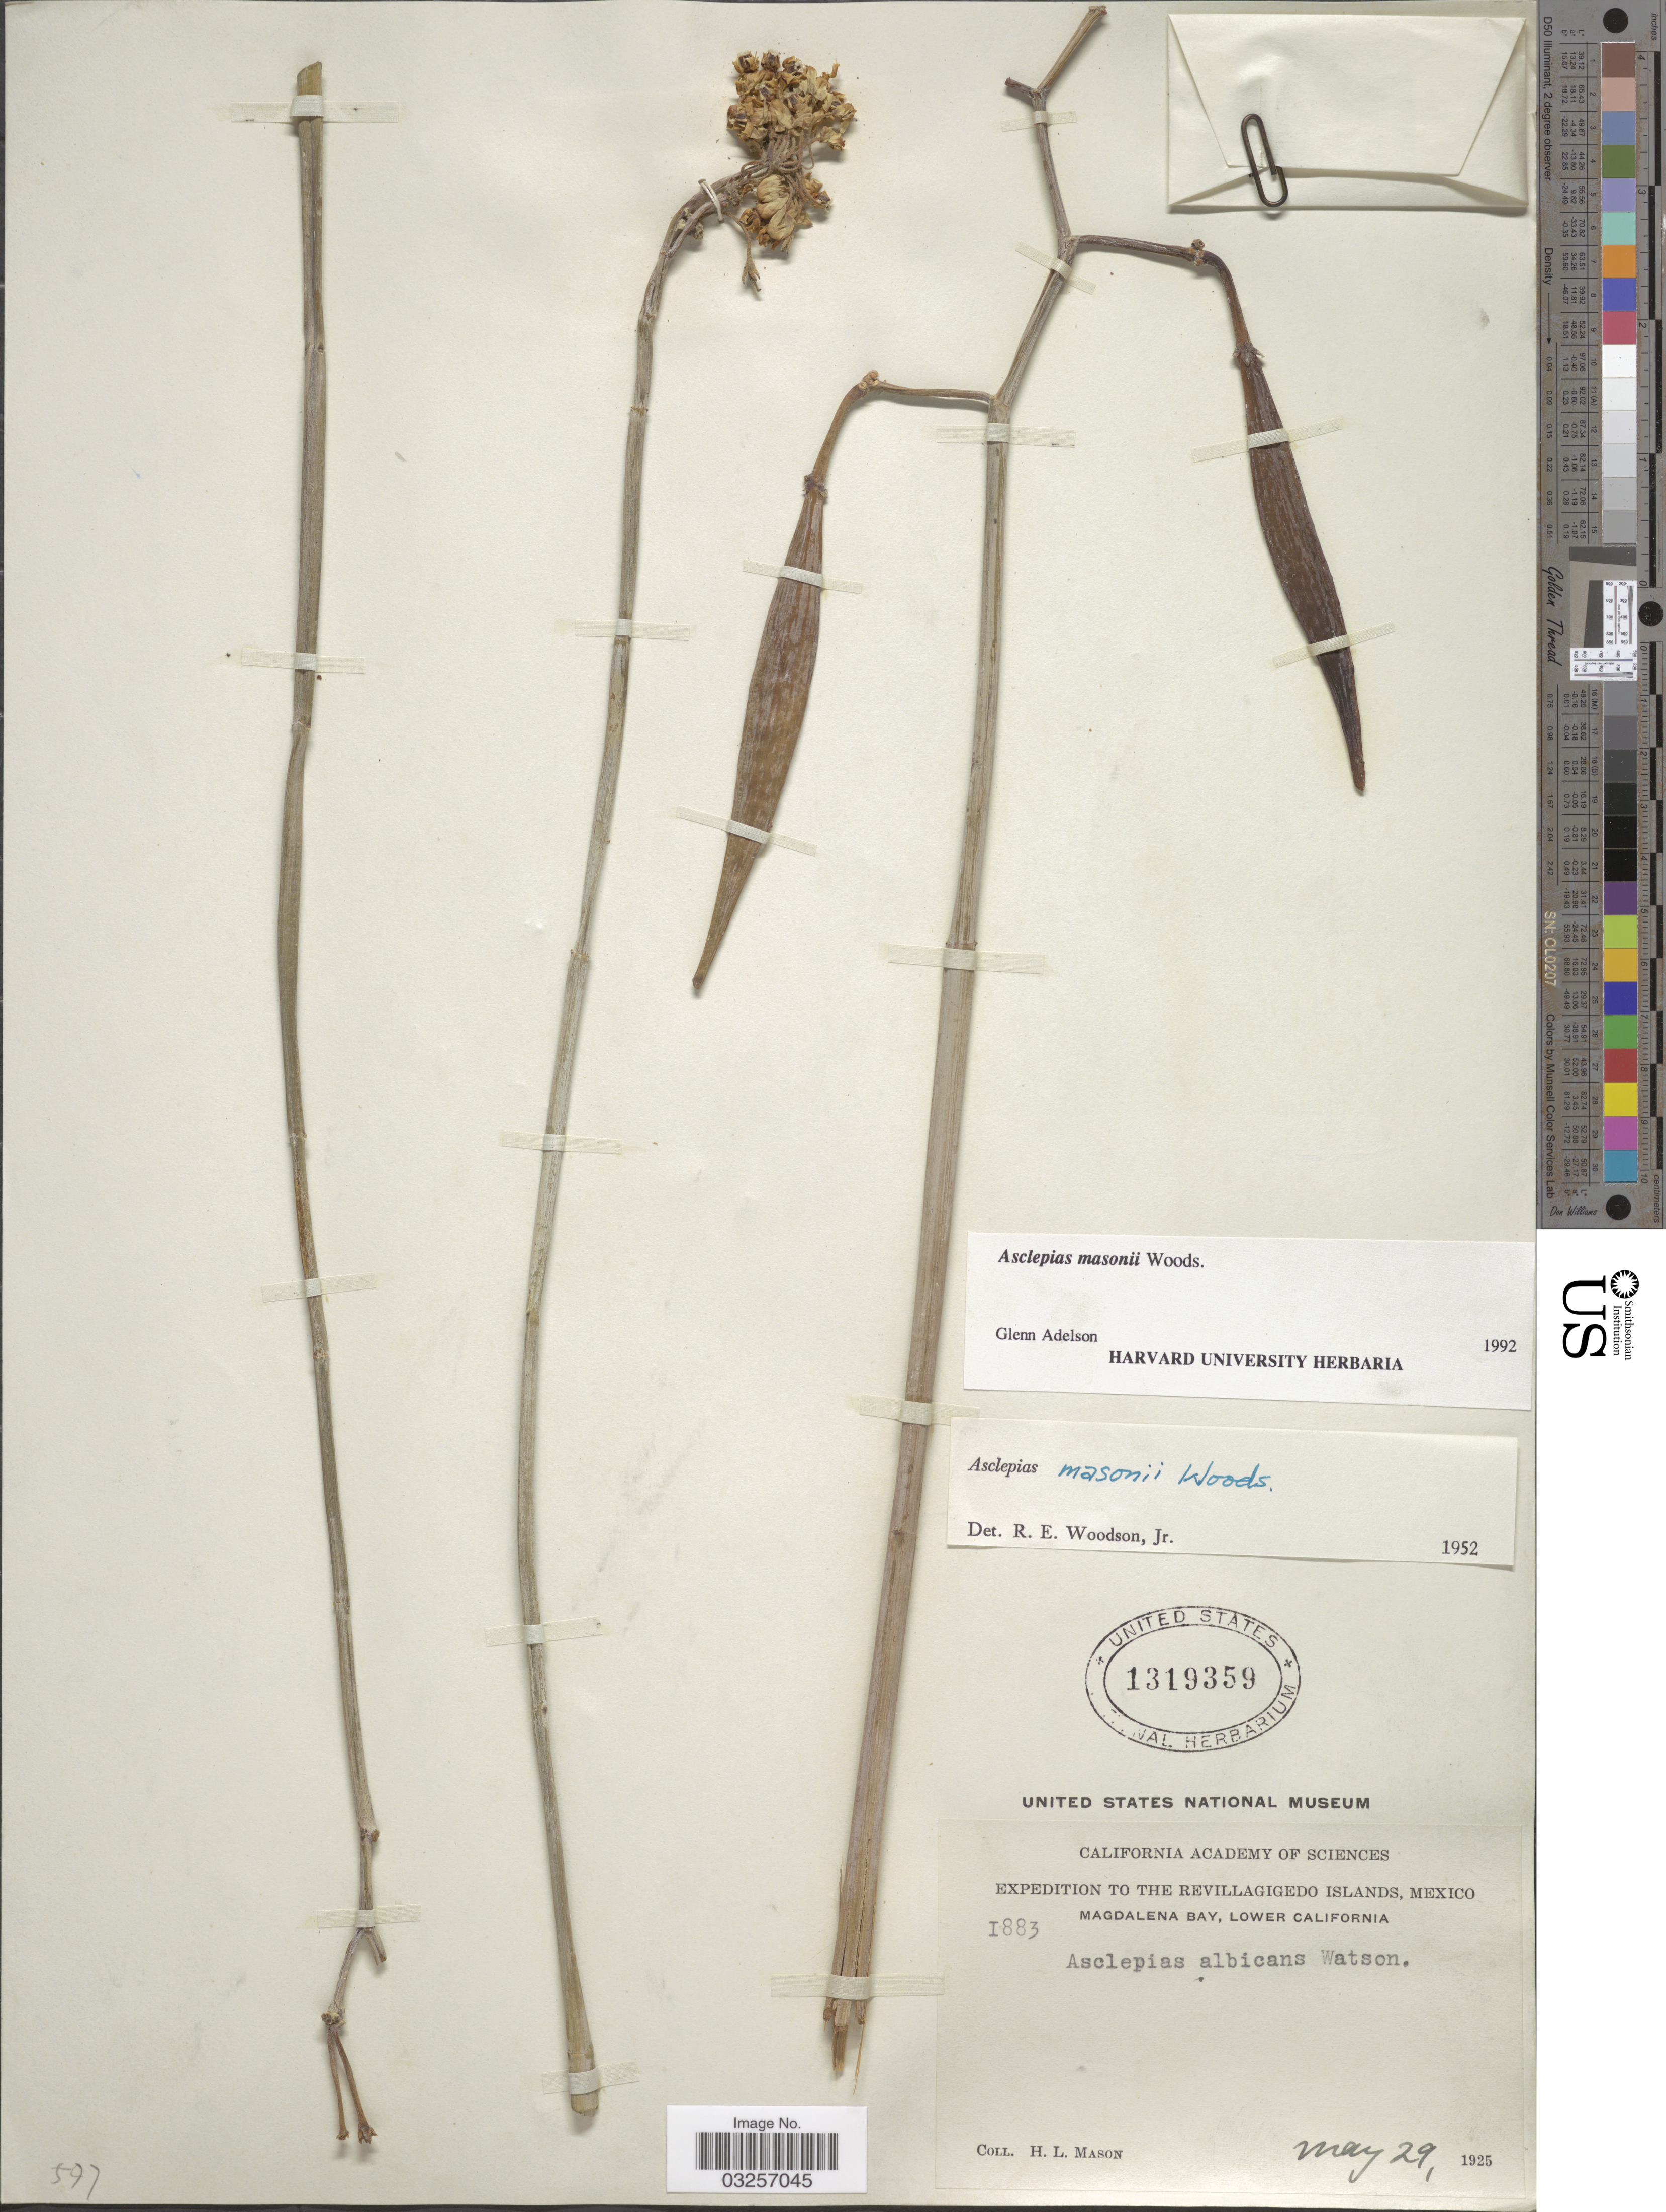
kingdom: Plantae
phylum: Tracheophyta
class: Magnoliopsida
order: Gentianales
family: Apocynaceae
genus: Asclepias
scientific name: Asclepias masonii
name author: Woodson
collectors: H. L. Mason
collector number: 1883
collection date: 1925-05-29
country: Mexico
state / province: Baja California Sur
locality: The Revillagigedo Islands. Magdalena Bay, Lower California.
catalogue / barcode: US 1319359